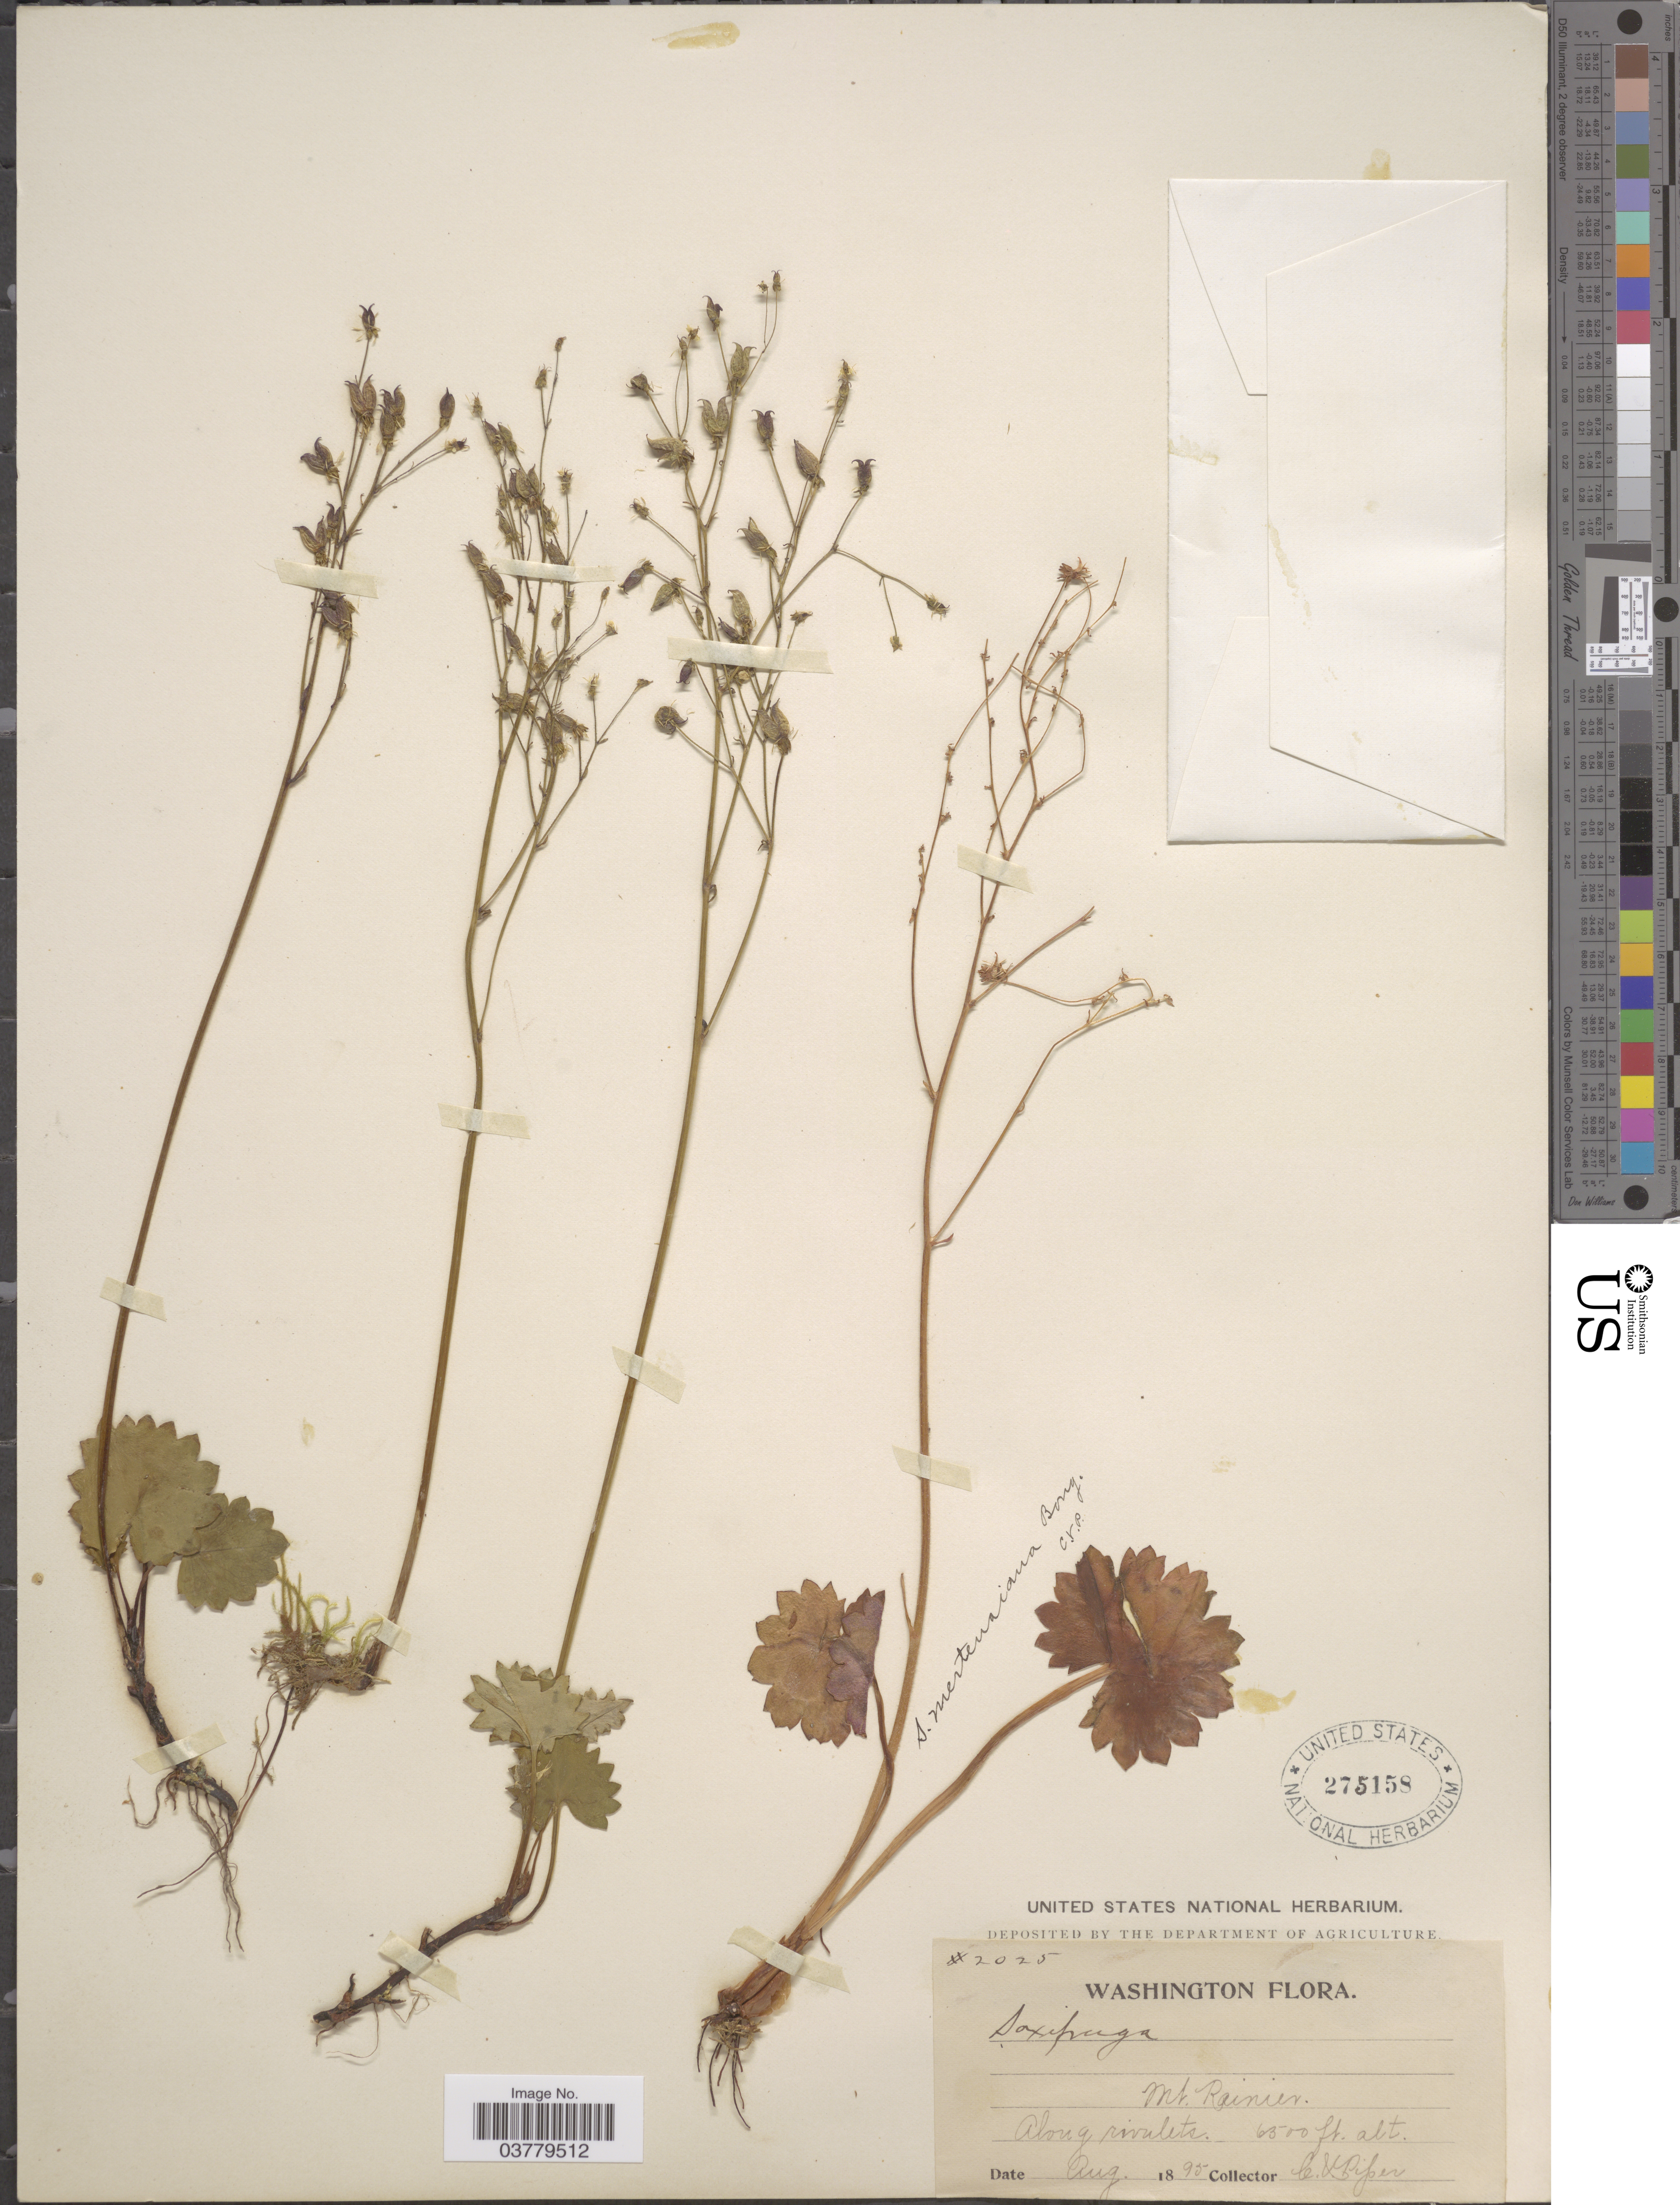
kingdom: Plantae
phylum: Tracheophyta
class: Magnoliopsida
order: Saxifragales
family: Saxifragaceae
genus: Saxifraga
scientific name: Saxifraga mertensiana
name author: Bong.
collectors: C. V. Piper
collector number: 2025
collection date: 1895-08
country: United States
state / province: Washington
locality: Mt. Rainier. Along rivulets.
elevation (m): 1981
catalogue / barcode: US 275158